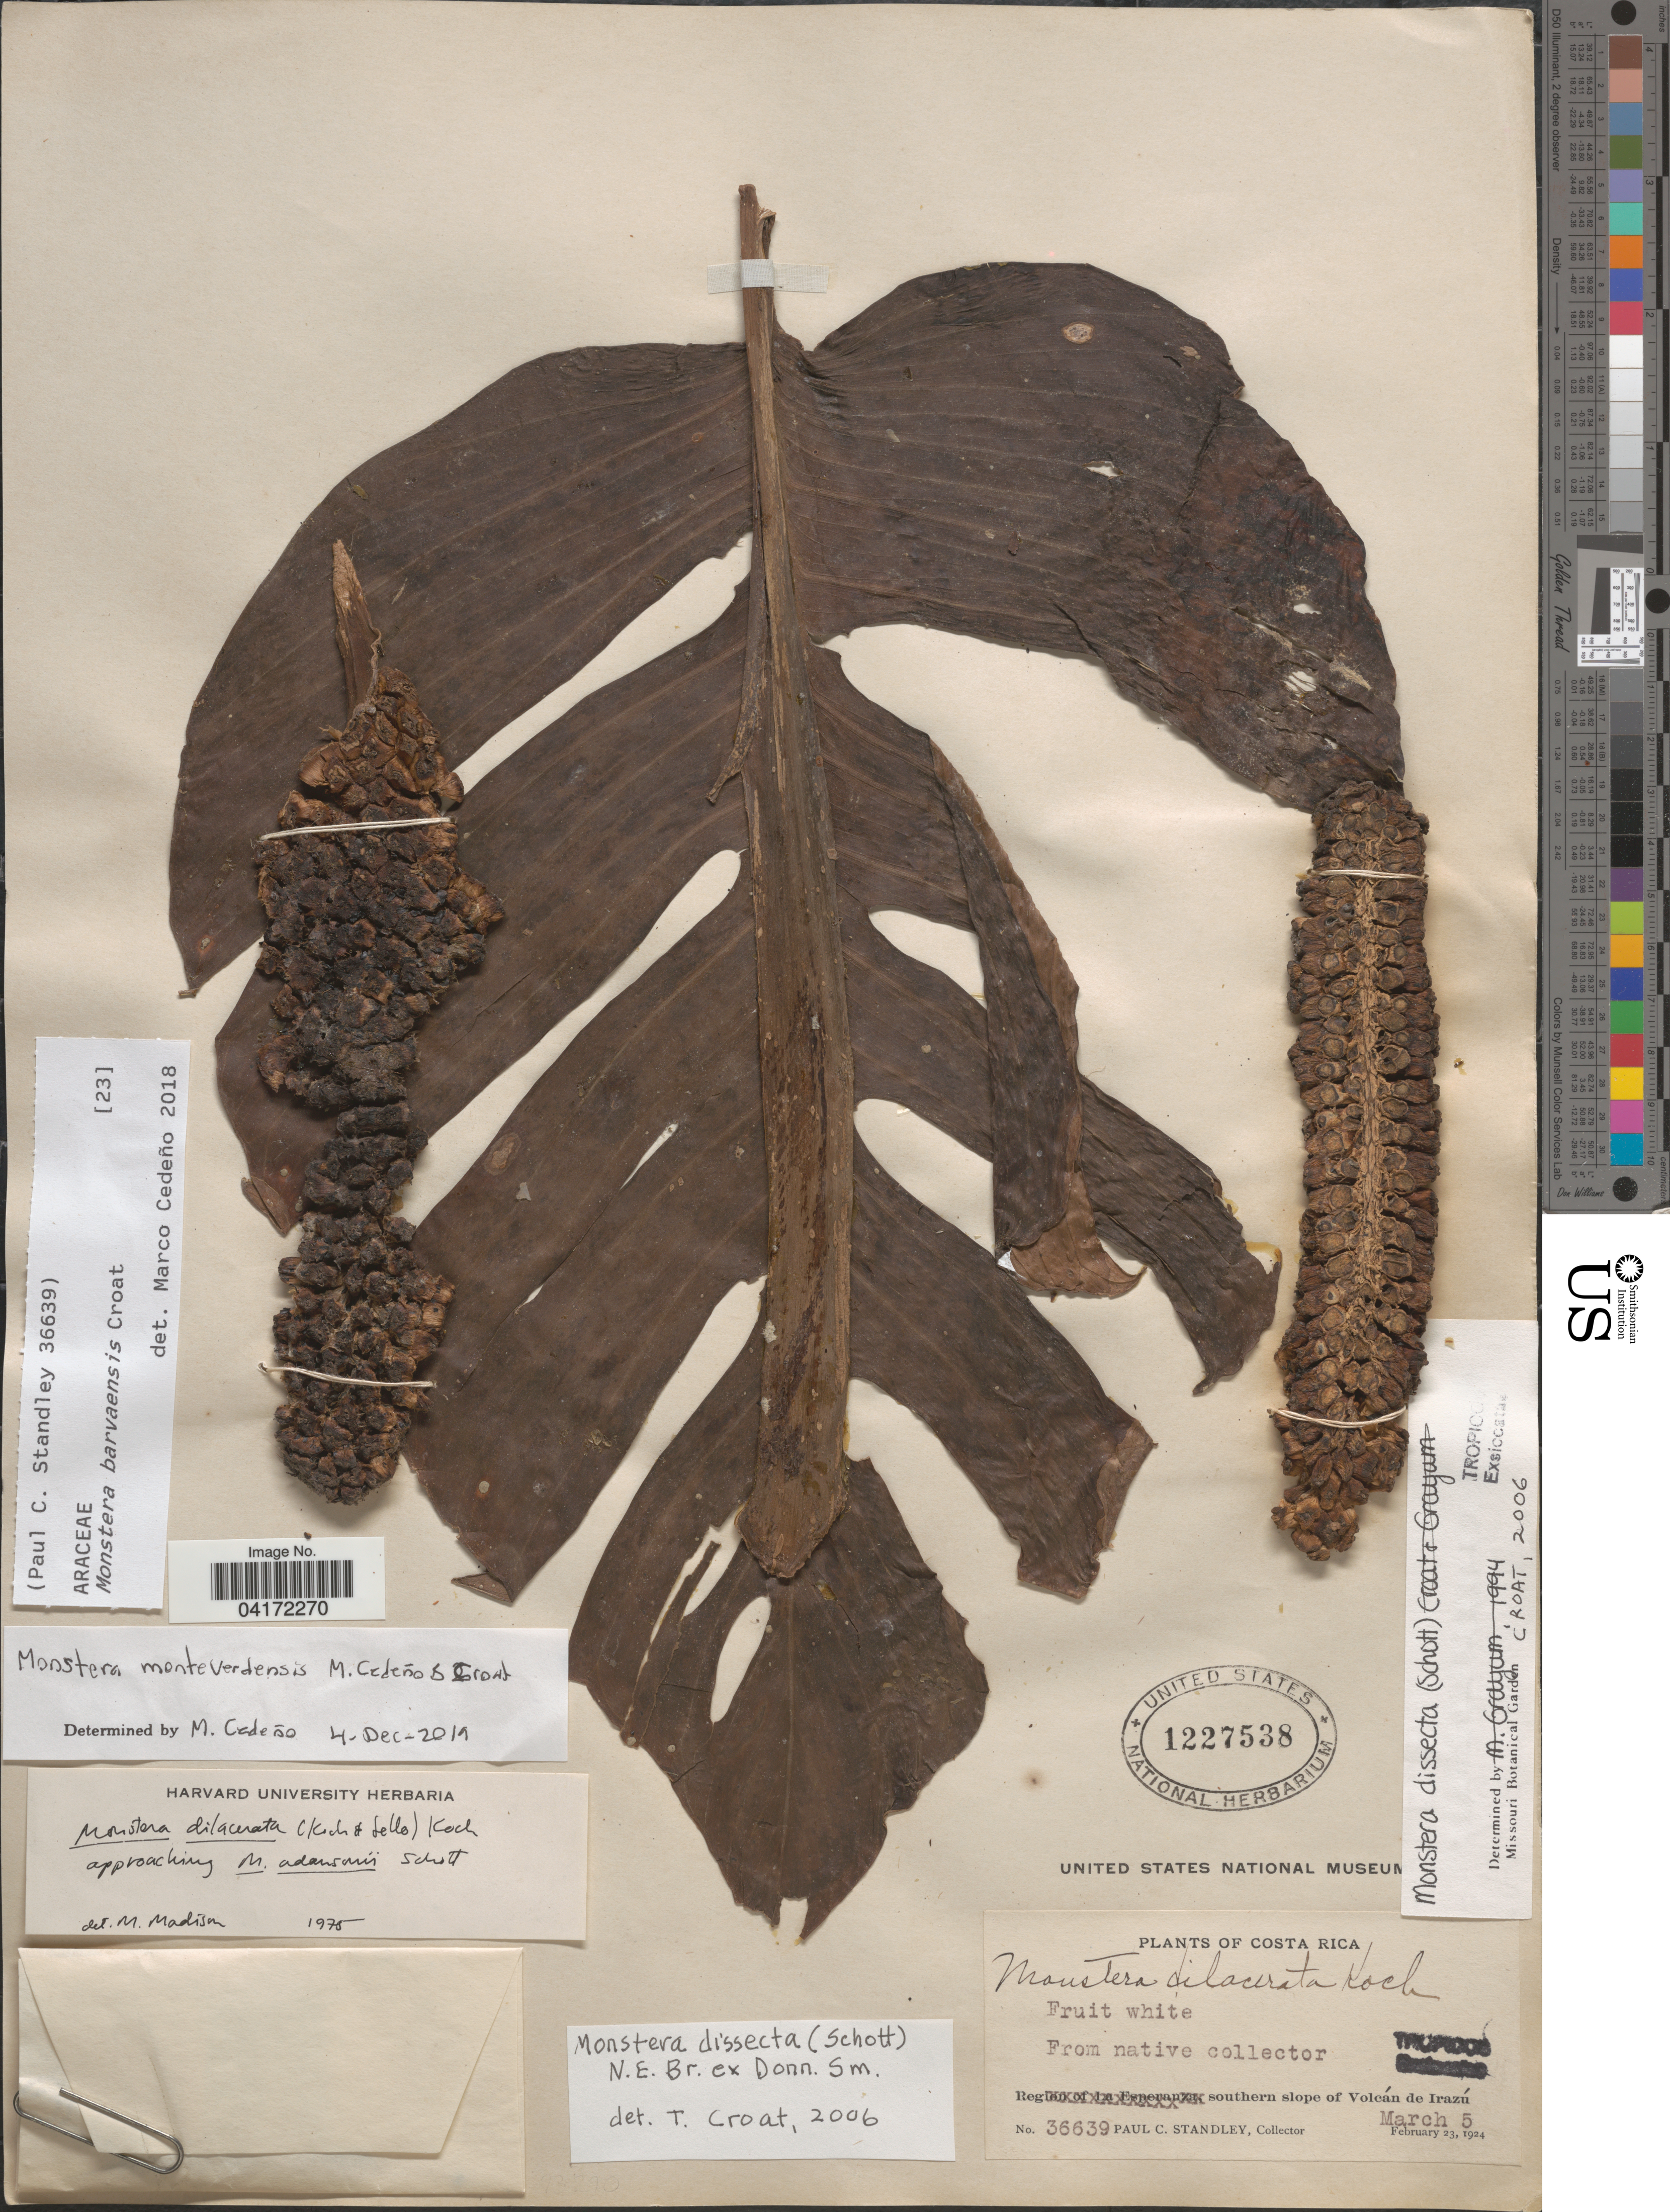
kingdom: Plantae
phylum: Tracheophyta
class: Liliopsida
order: Alismatales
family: Araceae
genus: Monstera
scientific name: Monstera barrieri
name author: Croat et al.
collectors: P. C. Standley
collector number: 36639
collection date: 1924-02-23/1924-03-05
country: Costa Rica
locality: Southern slope of Volcán de Irazú.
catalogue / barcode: US 1227538